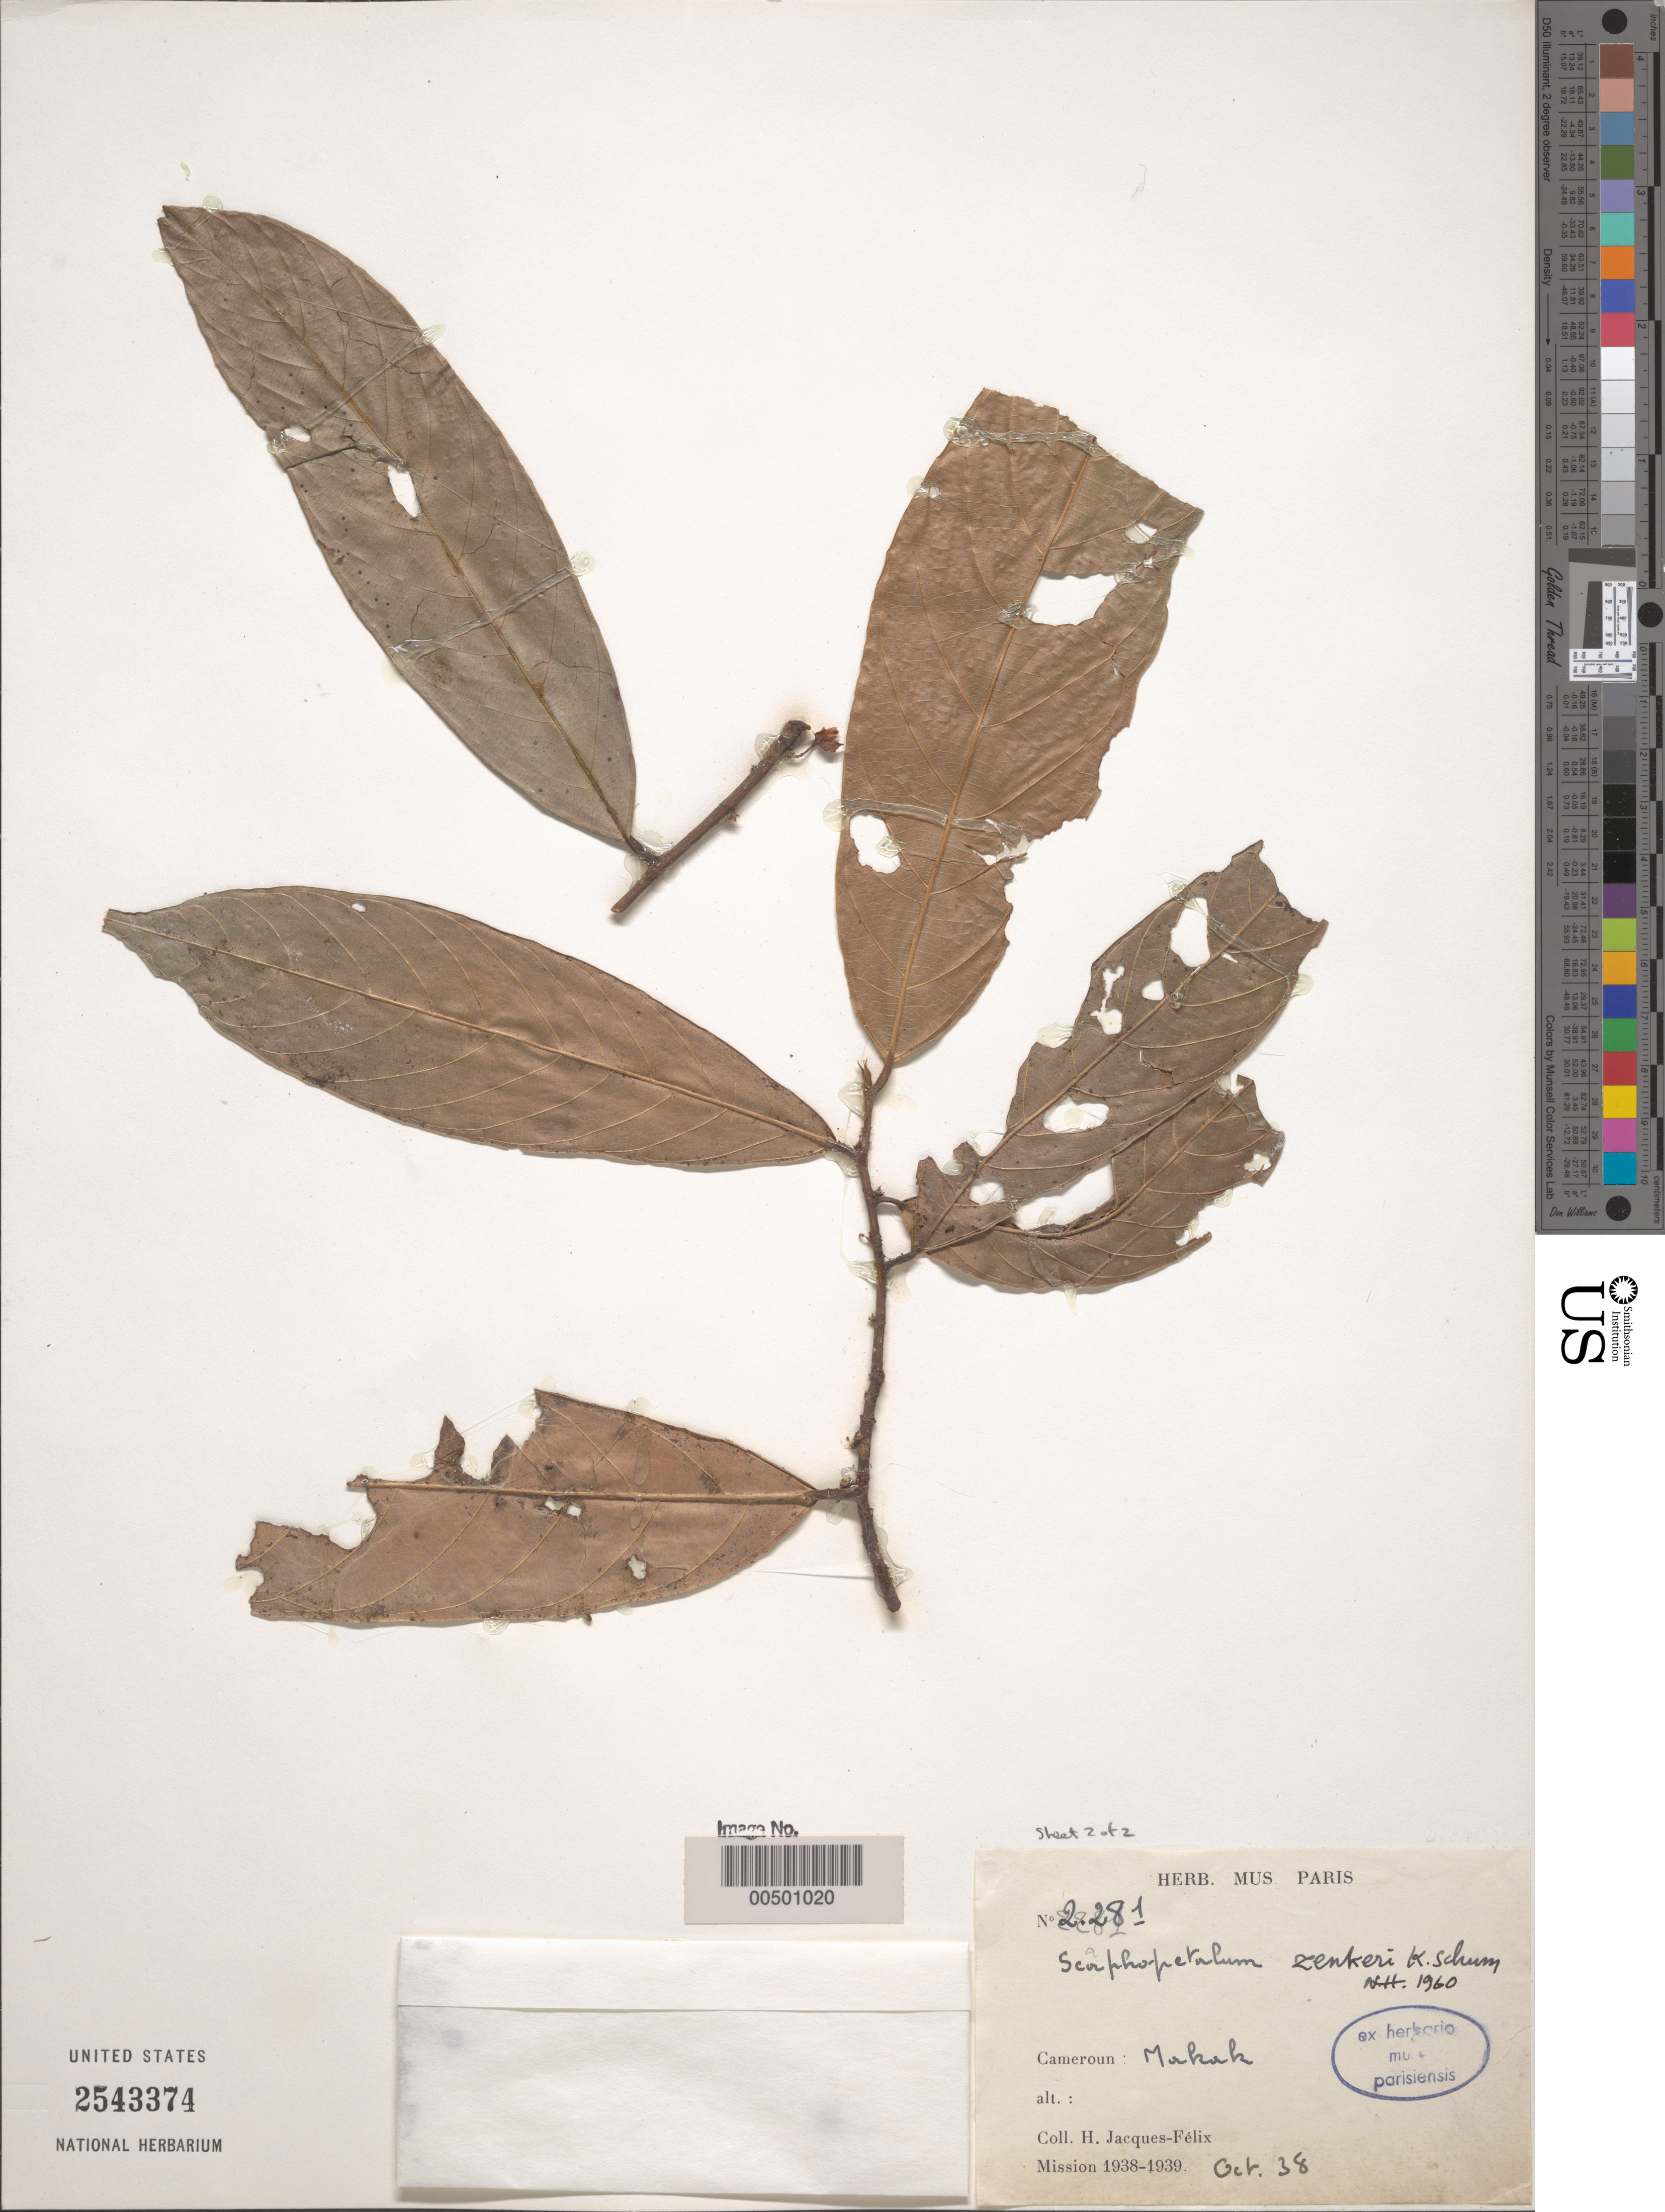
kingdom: Plantae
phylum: Tracheophyta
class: Magnoliopsida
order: Malvales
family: Malvaceae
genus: Scaphopetalum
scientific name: Scaphopetalum zenkeri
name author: K. Schum.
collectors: H. Jacques-Félix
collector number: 2281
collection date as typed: Oct 1938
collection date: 1938-10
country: Cameroon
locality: Mabak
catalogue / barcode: US 2543374